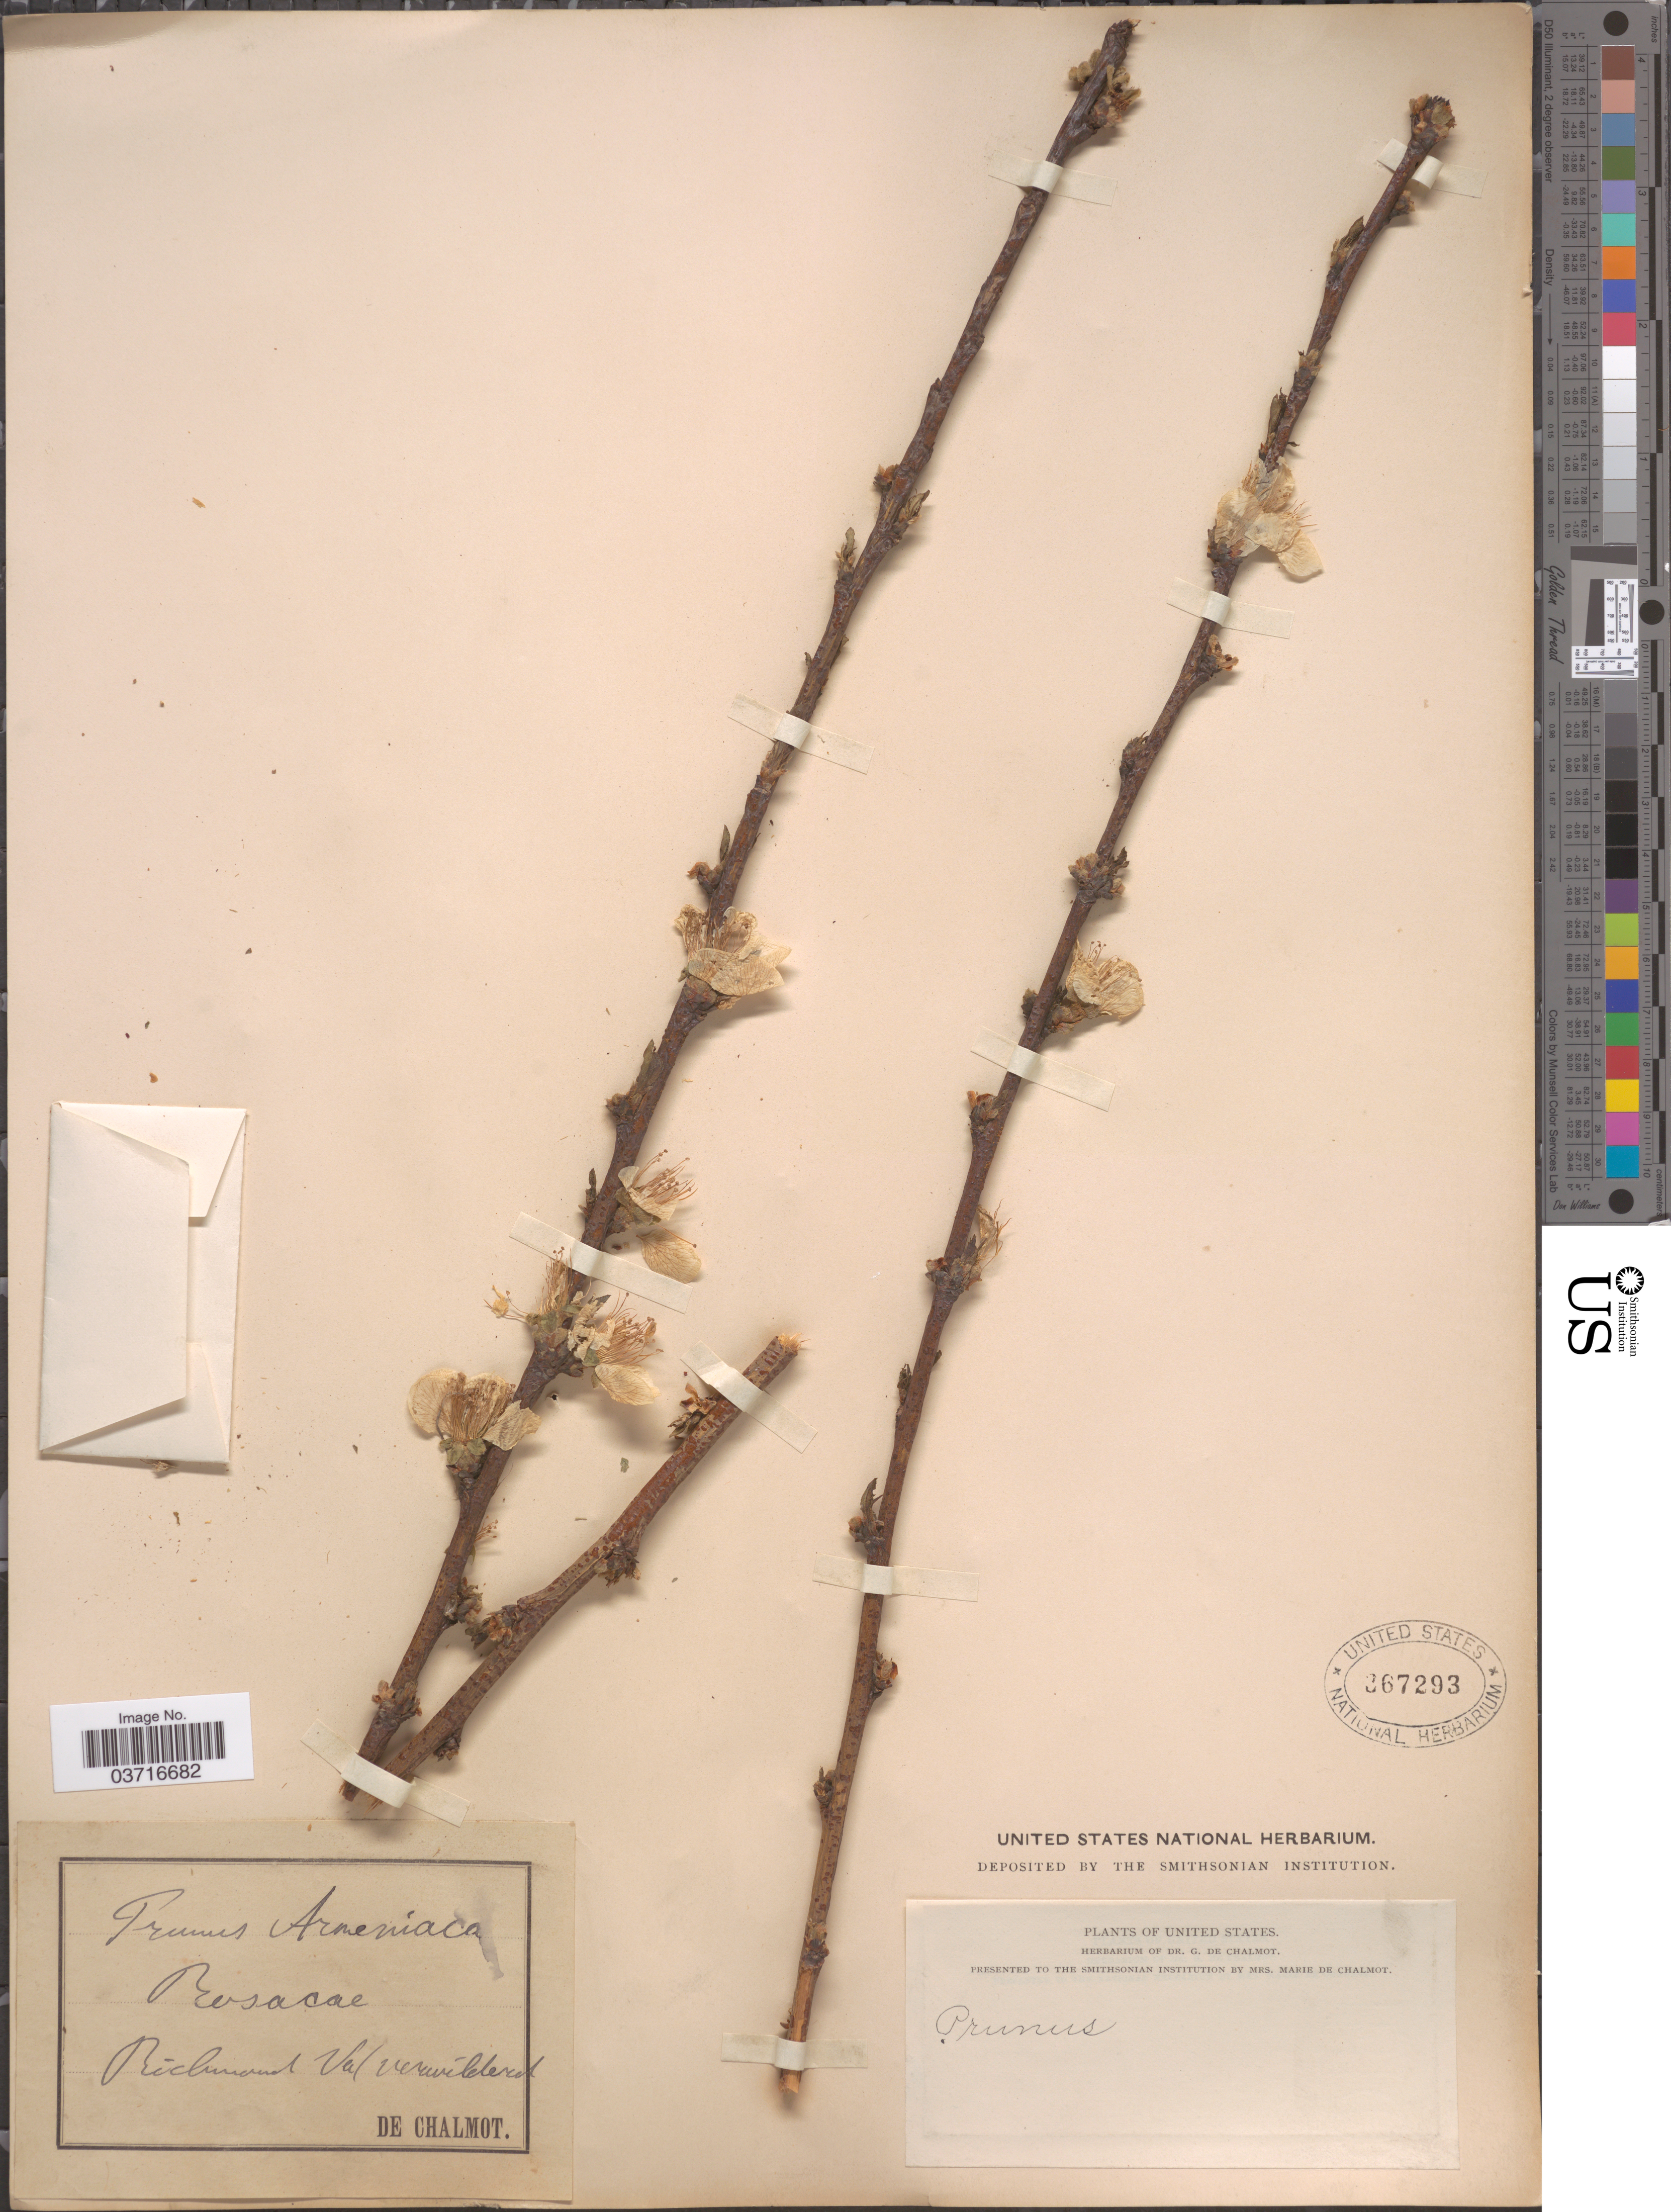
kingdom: Plantae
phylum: Tracheophyta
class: Magnoliopsida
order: Rosales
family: Rosaceae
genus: Prunus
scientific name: Prunus sp.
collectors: G. de Chalmot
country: United States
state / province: Virginia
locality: Richmond.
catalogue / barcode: US 367293